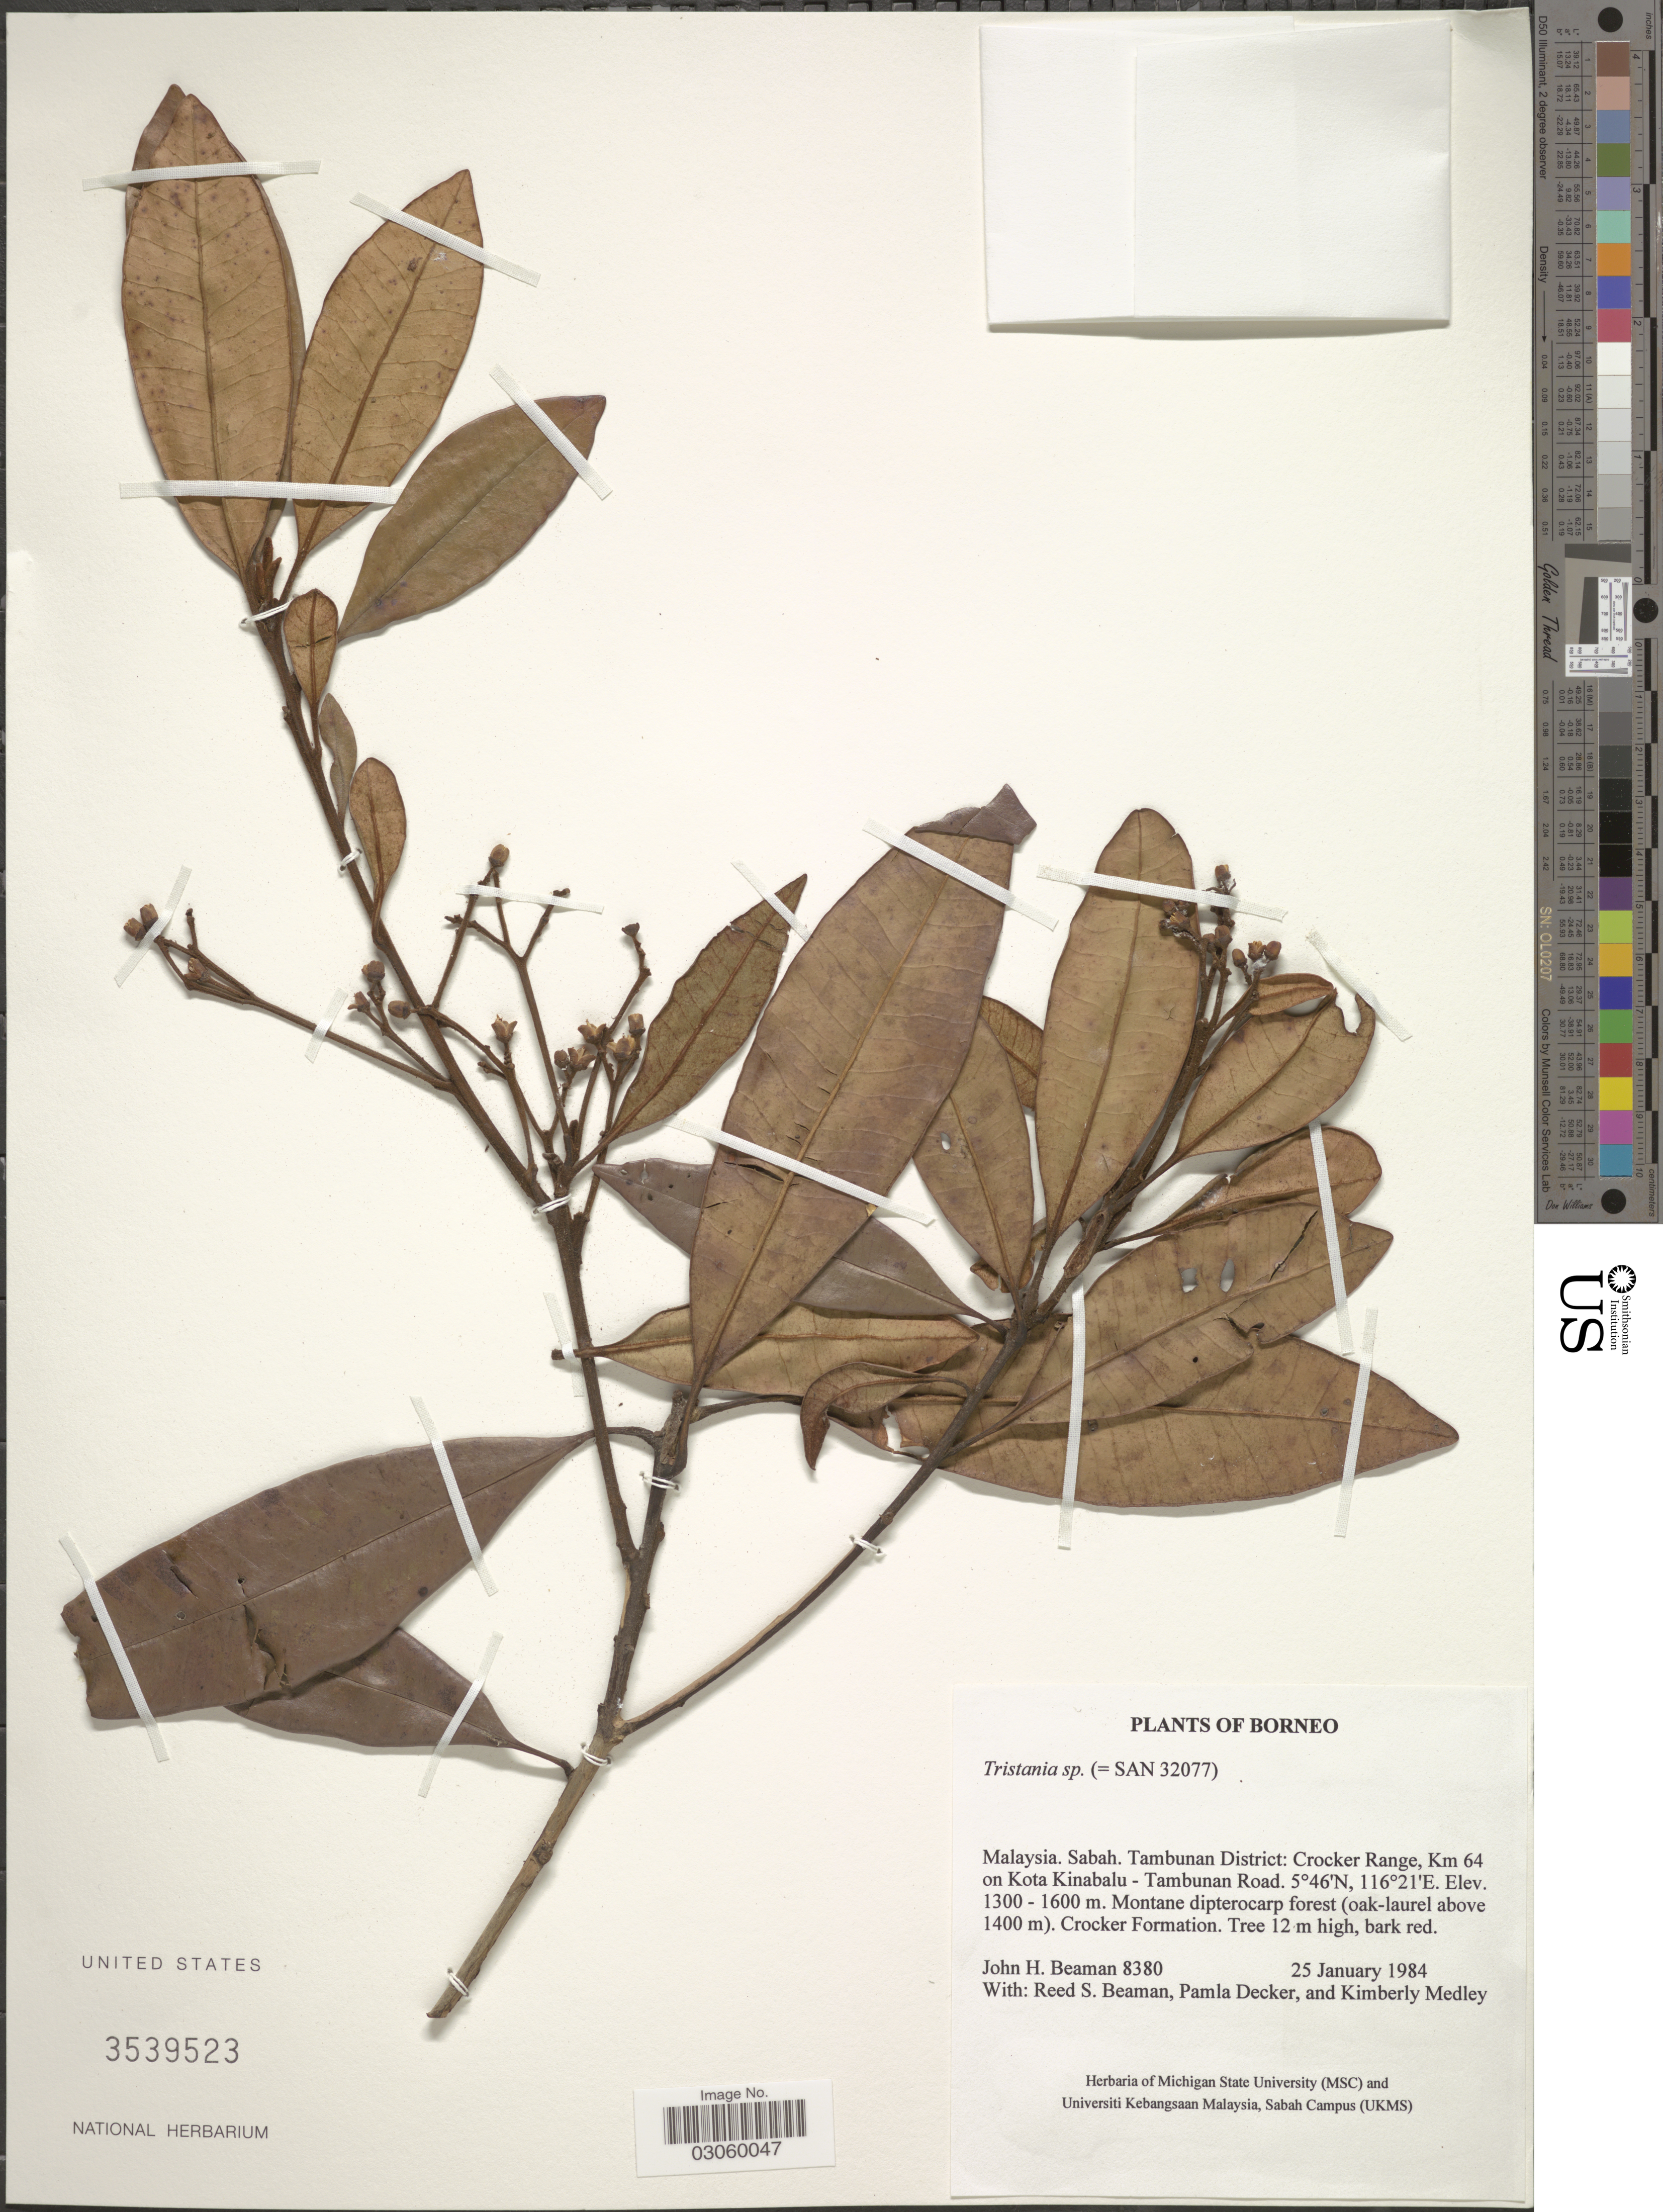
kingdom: Plantae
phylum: Tracheophyta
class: Magnoliopsida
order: Myrtales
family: Myrtaceae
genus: Tristaniopsis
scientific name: Tristaniopsis sp.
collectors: J. H. Beaman, R. S. Beaman, P. Decker & K. Medley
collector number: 8380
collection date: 1984-01-25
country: Malaysia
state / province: Sabah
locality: Borneo. Tambunan District: Crocker Range, Km 64 on Kota Kinabalu-Tambunan Road.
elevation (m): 1300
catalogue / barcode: US 3539523